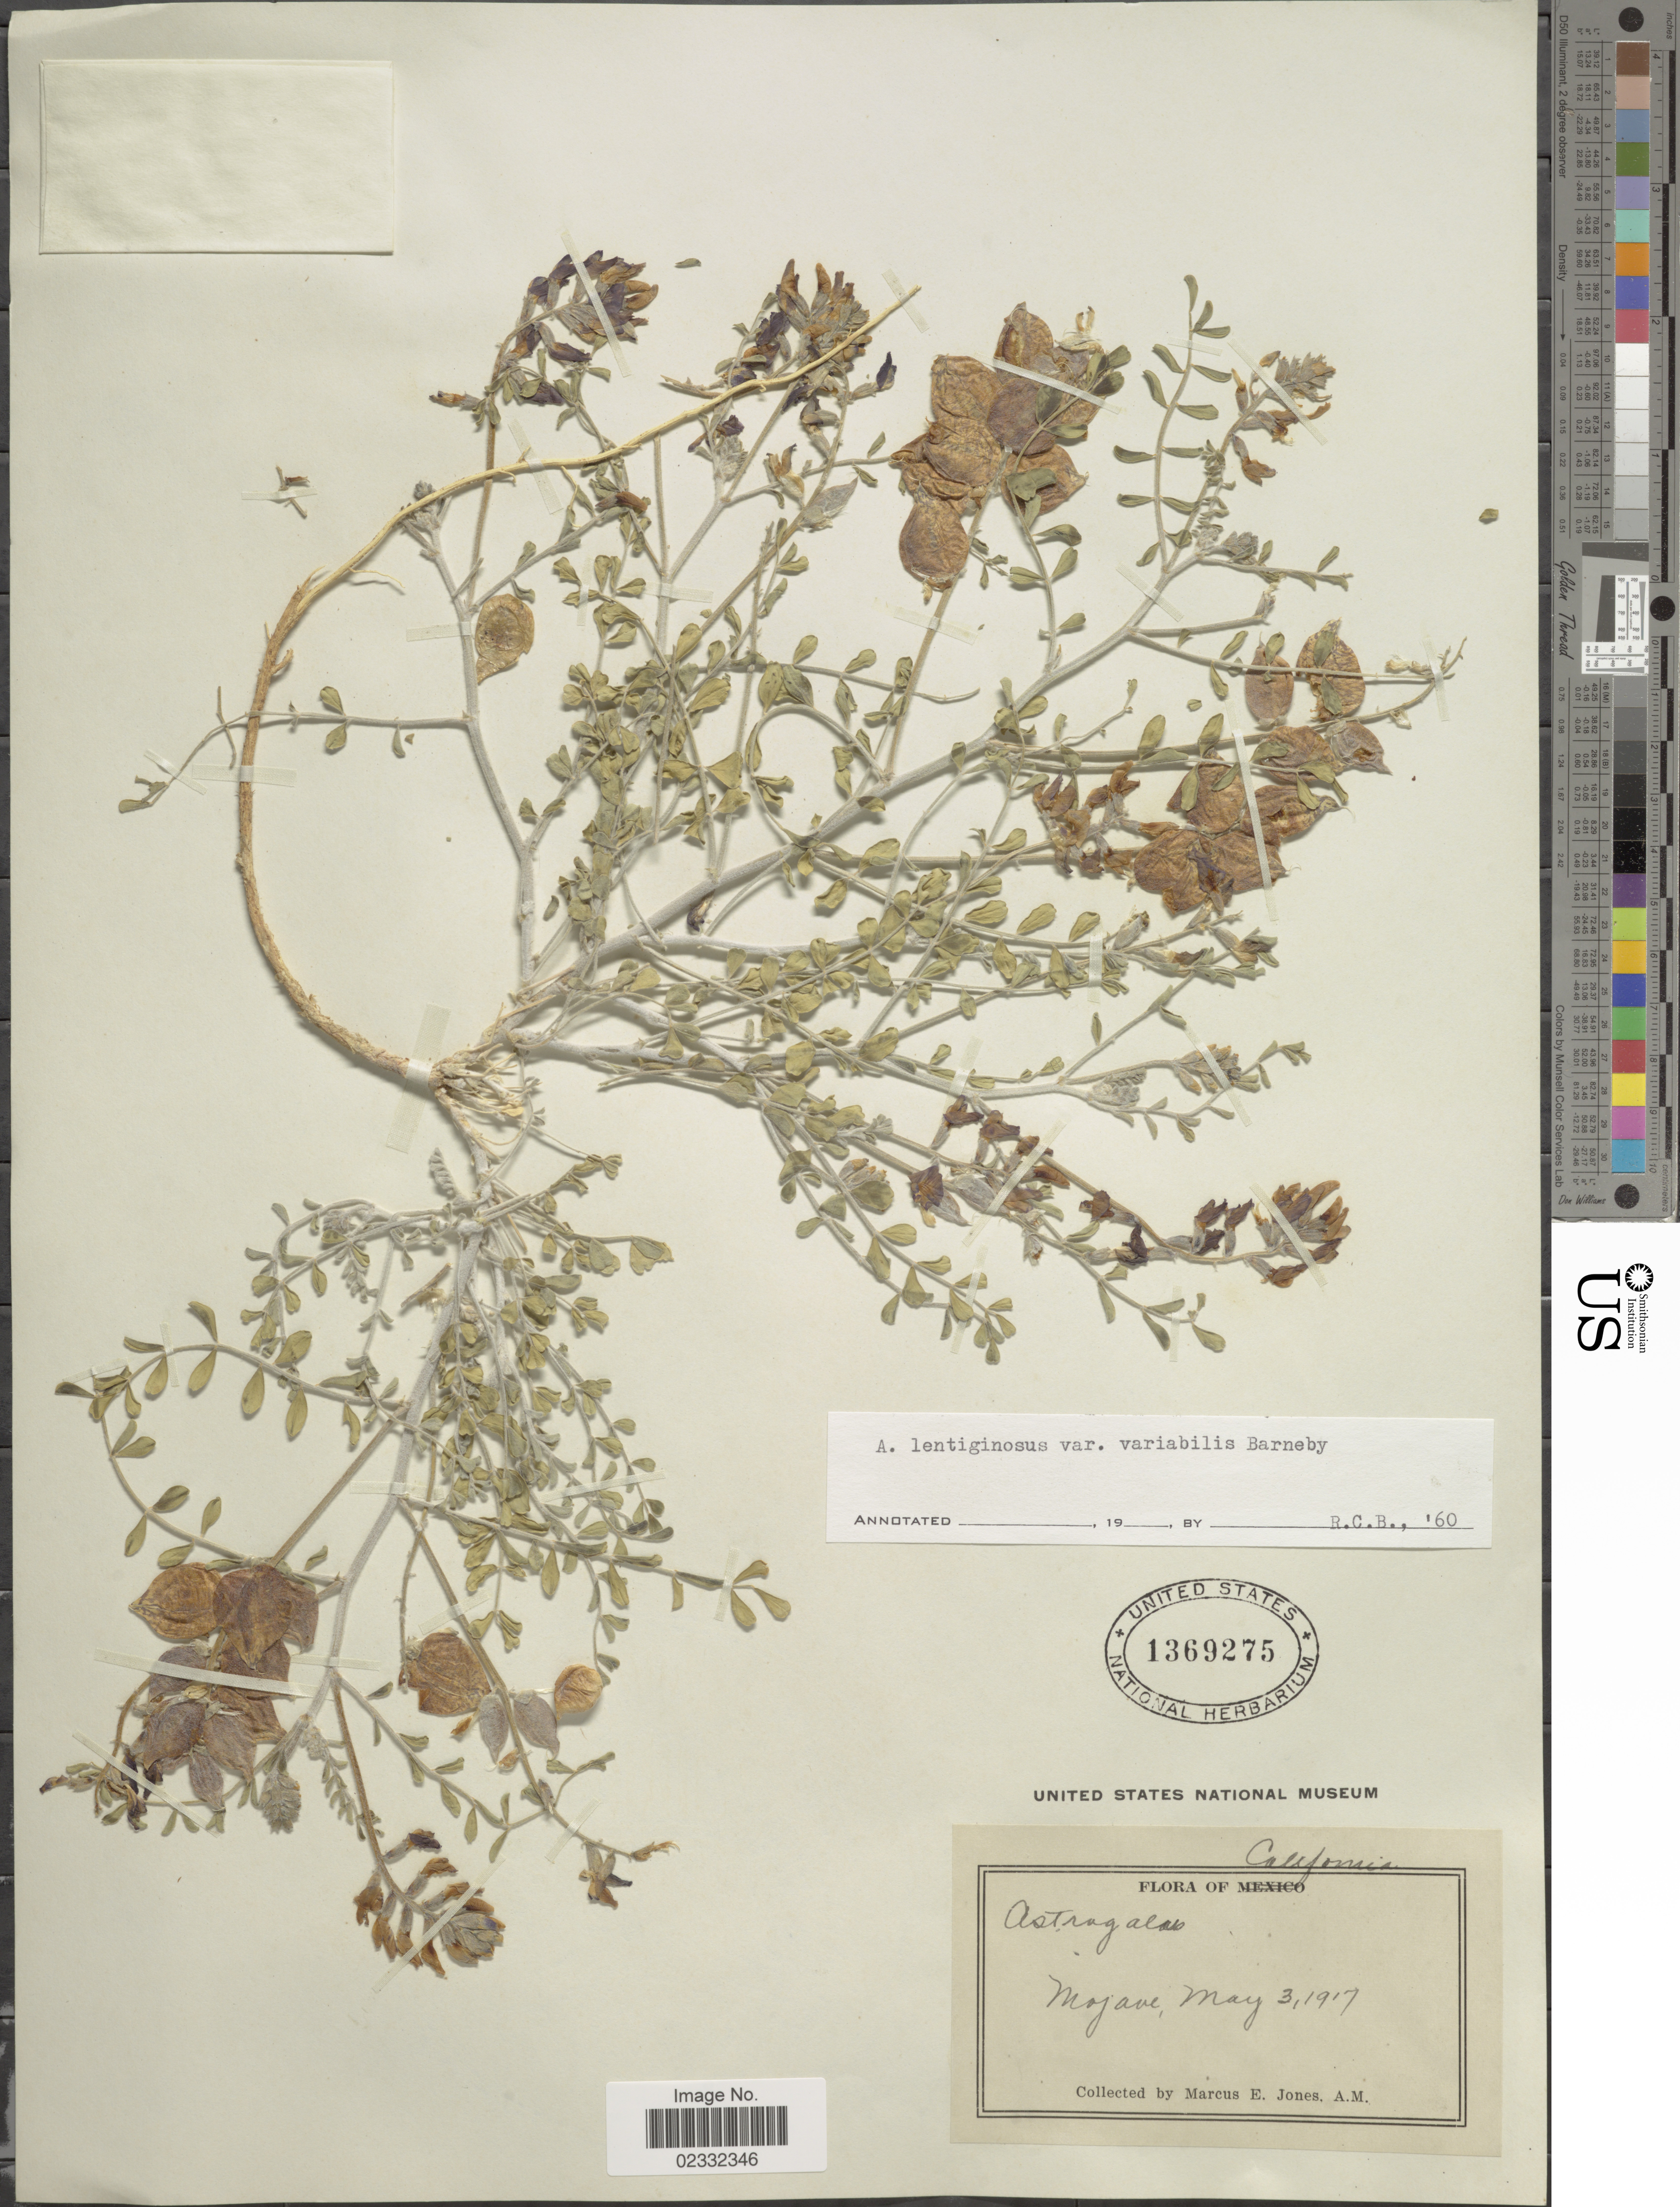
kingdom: Plantae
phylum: Tracheophyta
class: Magnoliopsida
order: Fabales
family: Fabaceae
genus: Astragalus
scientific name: Astragalus lentiginosus var. variabilis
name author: Barneby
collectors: M. E. Jones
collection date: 1917-05-03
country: United States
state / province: California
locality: Mojave.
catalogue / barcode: US 1369275